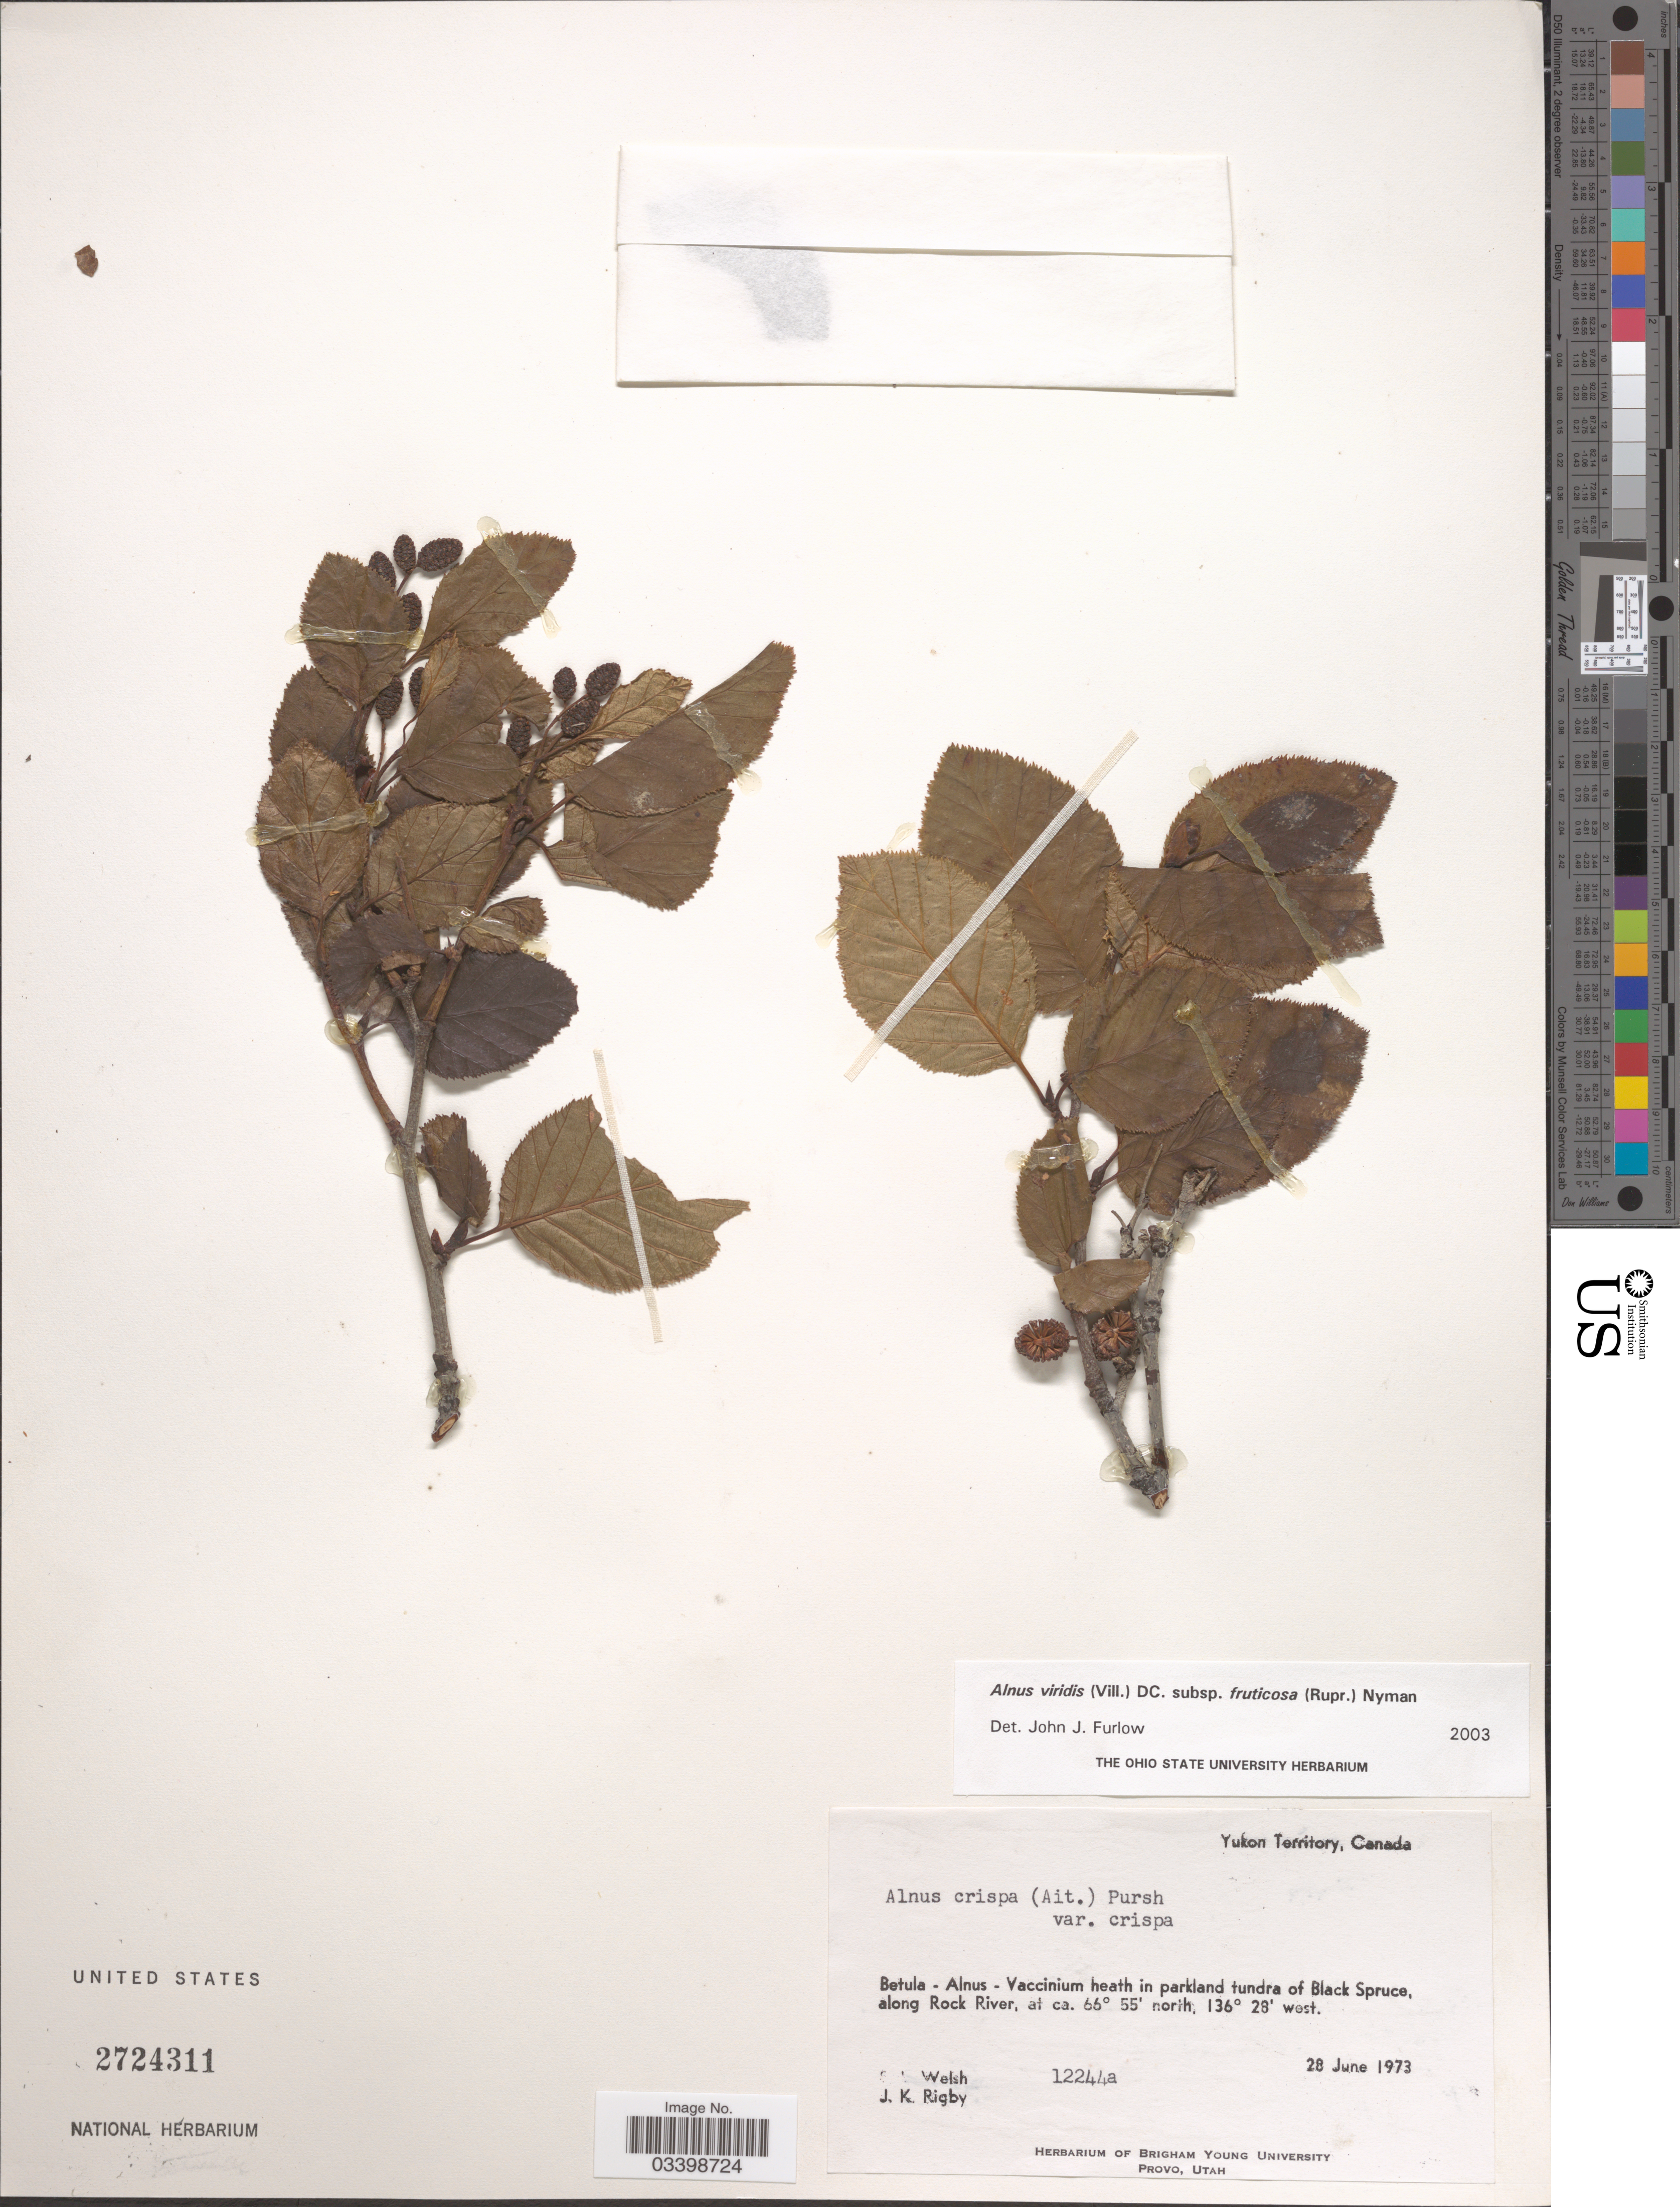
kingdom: Plantae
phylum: Tracheophyta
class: Magnoliopsida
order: Fagales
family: Betulaceae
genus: Alnus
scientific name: Alnus viridis subsp. fruticosa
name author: (Rupr.) Nyman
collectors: S. Welsh & J. Rigby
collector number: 12244a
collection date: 1973-06-28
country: Canada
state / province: Yukon Territory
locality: Betula - Alnus - Vaccinium heath in parkland tundra of Black Spruce, along Rock River.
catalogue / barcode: US 2724311